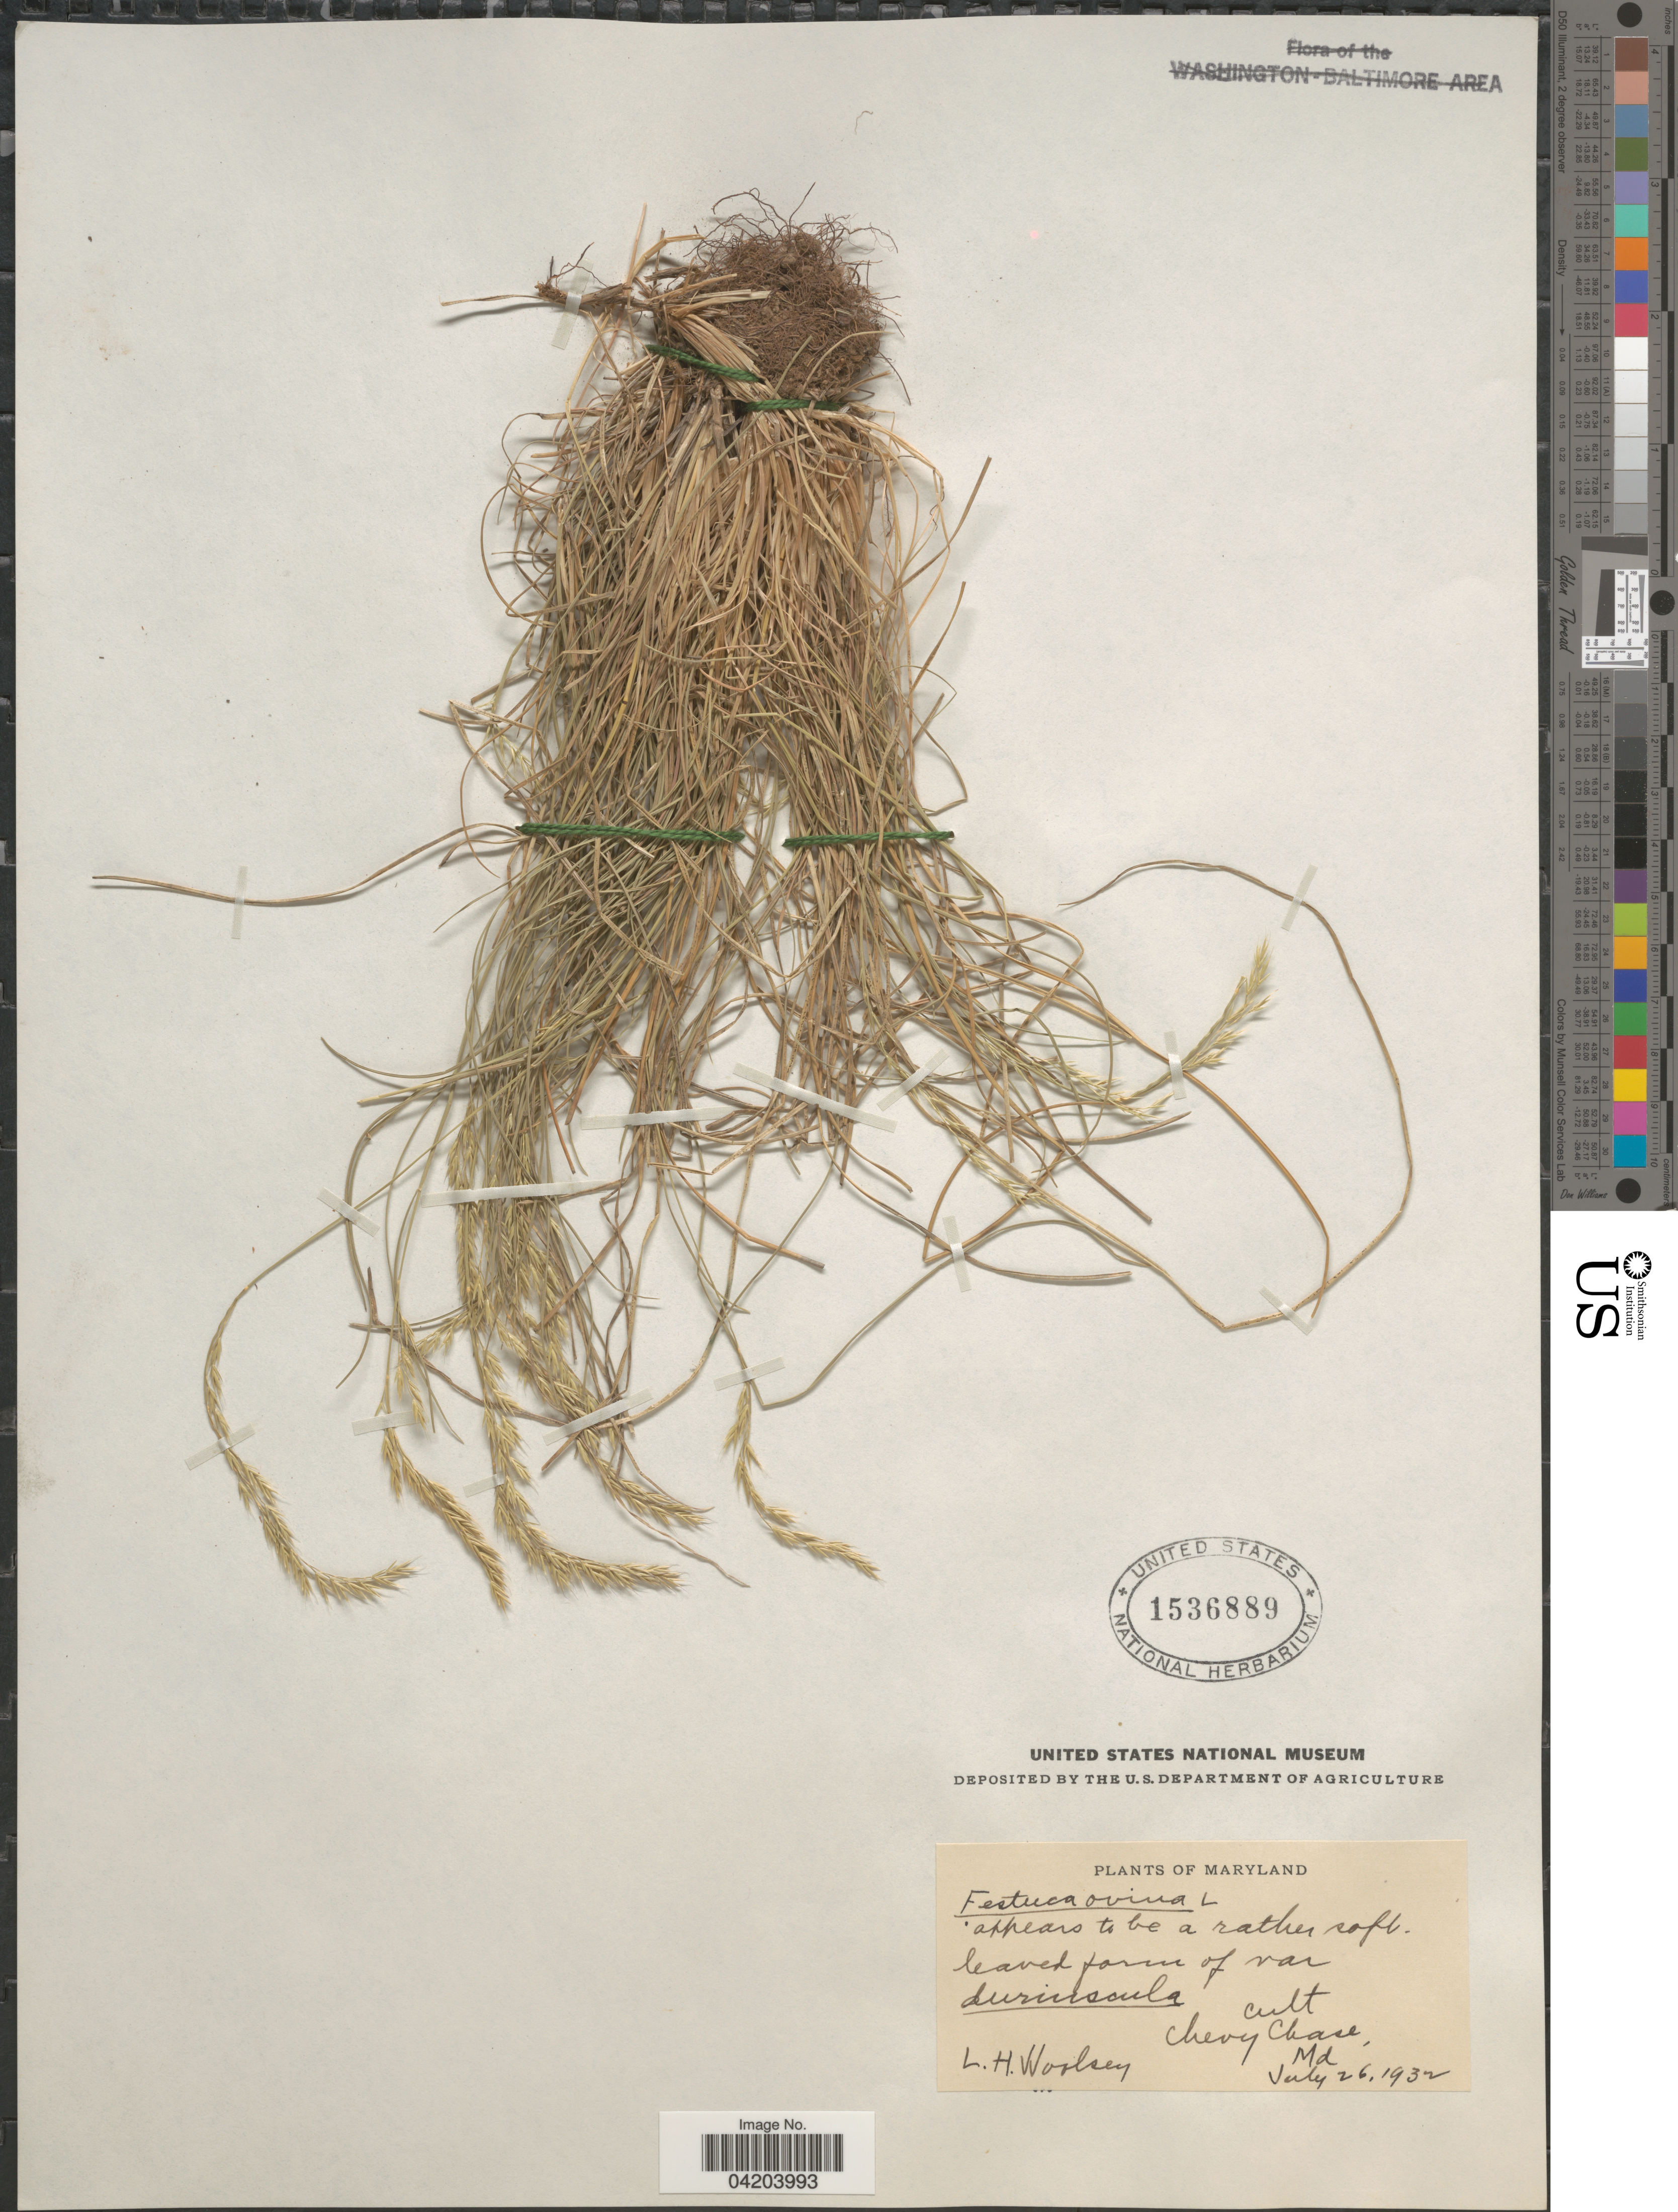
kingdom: Plantae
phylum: Tracheophyta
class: Liliopsida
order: Poales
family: Poaceae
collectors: L. Woolsey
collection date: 1932-07-26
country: United States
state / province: Maryland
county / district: Montgomery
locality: Cult. Chevy Chase.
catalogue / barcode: US 1536889